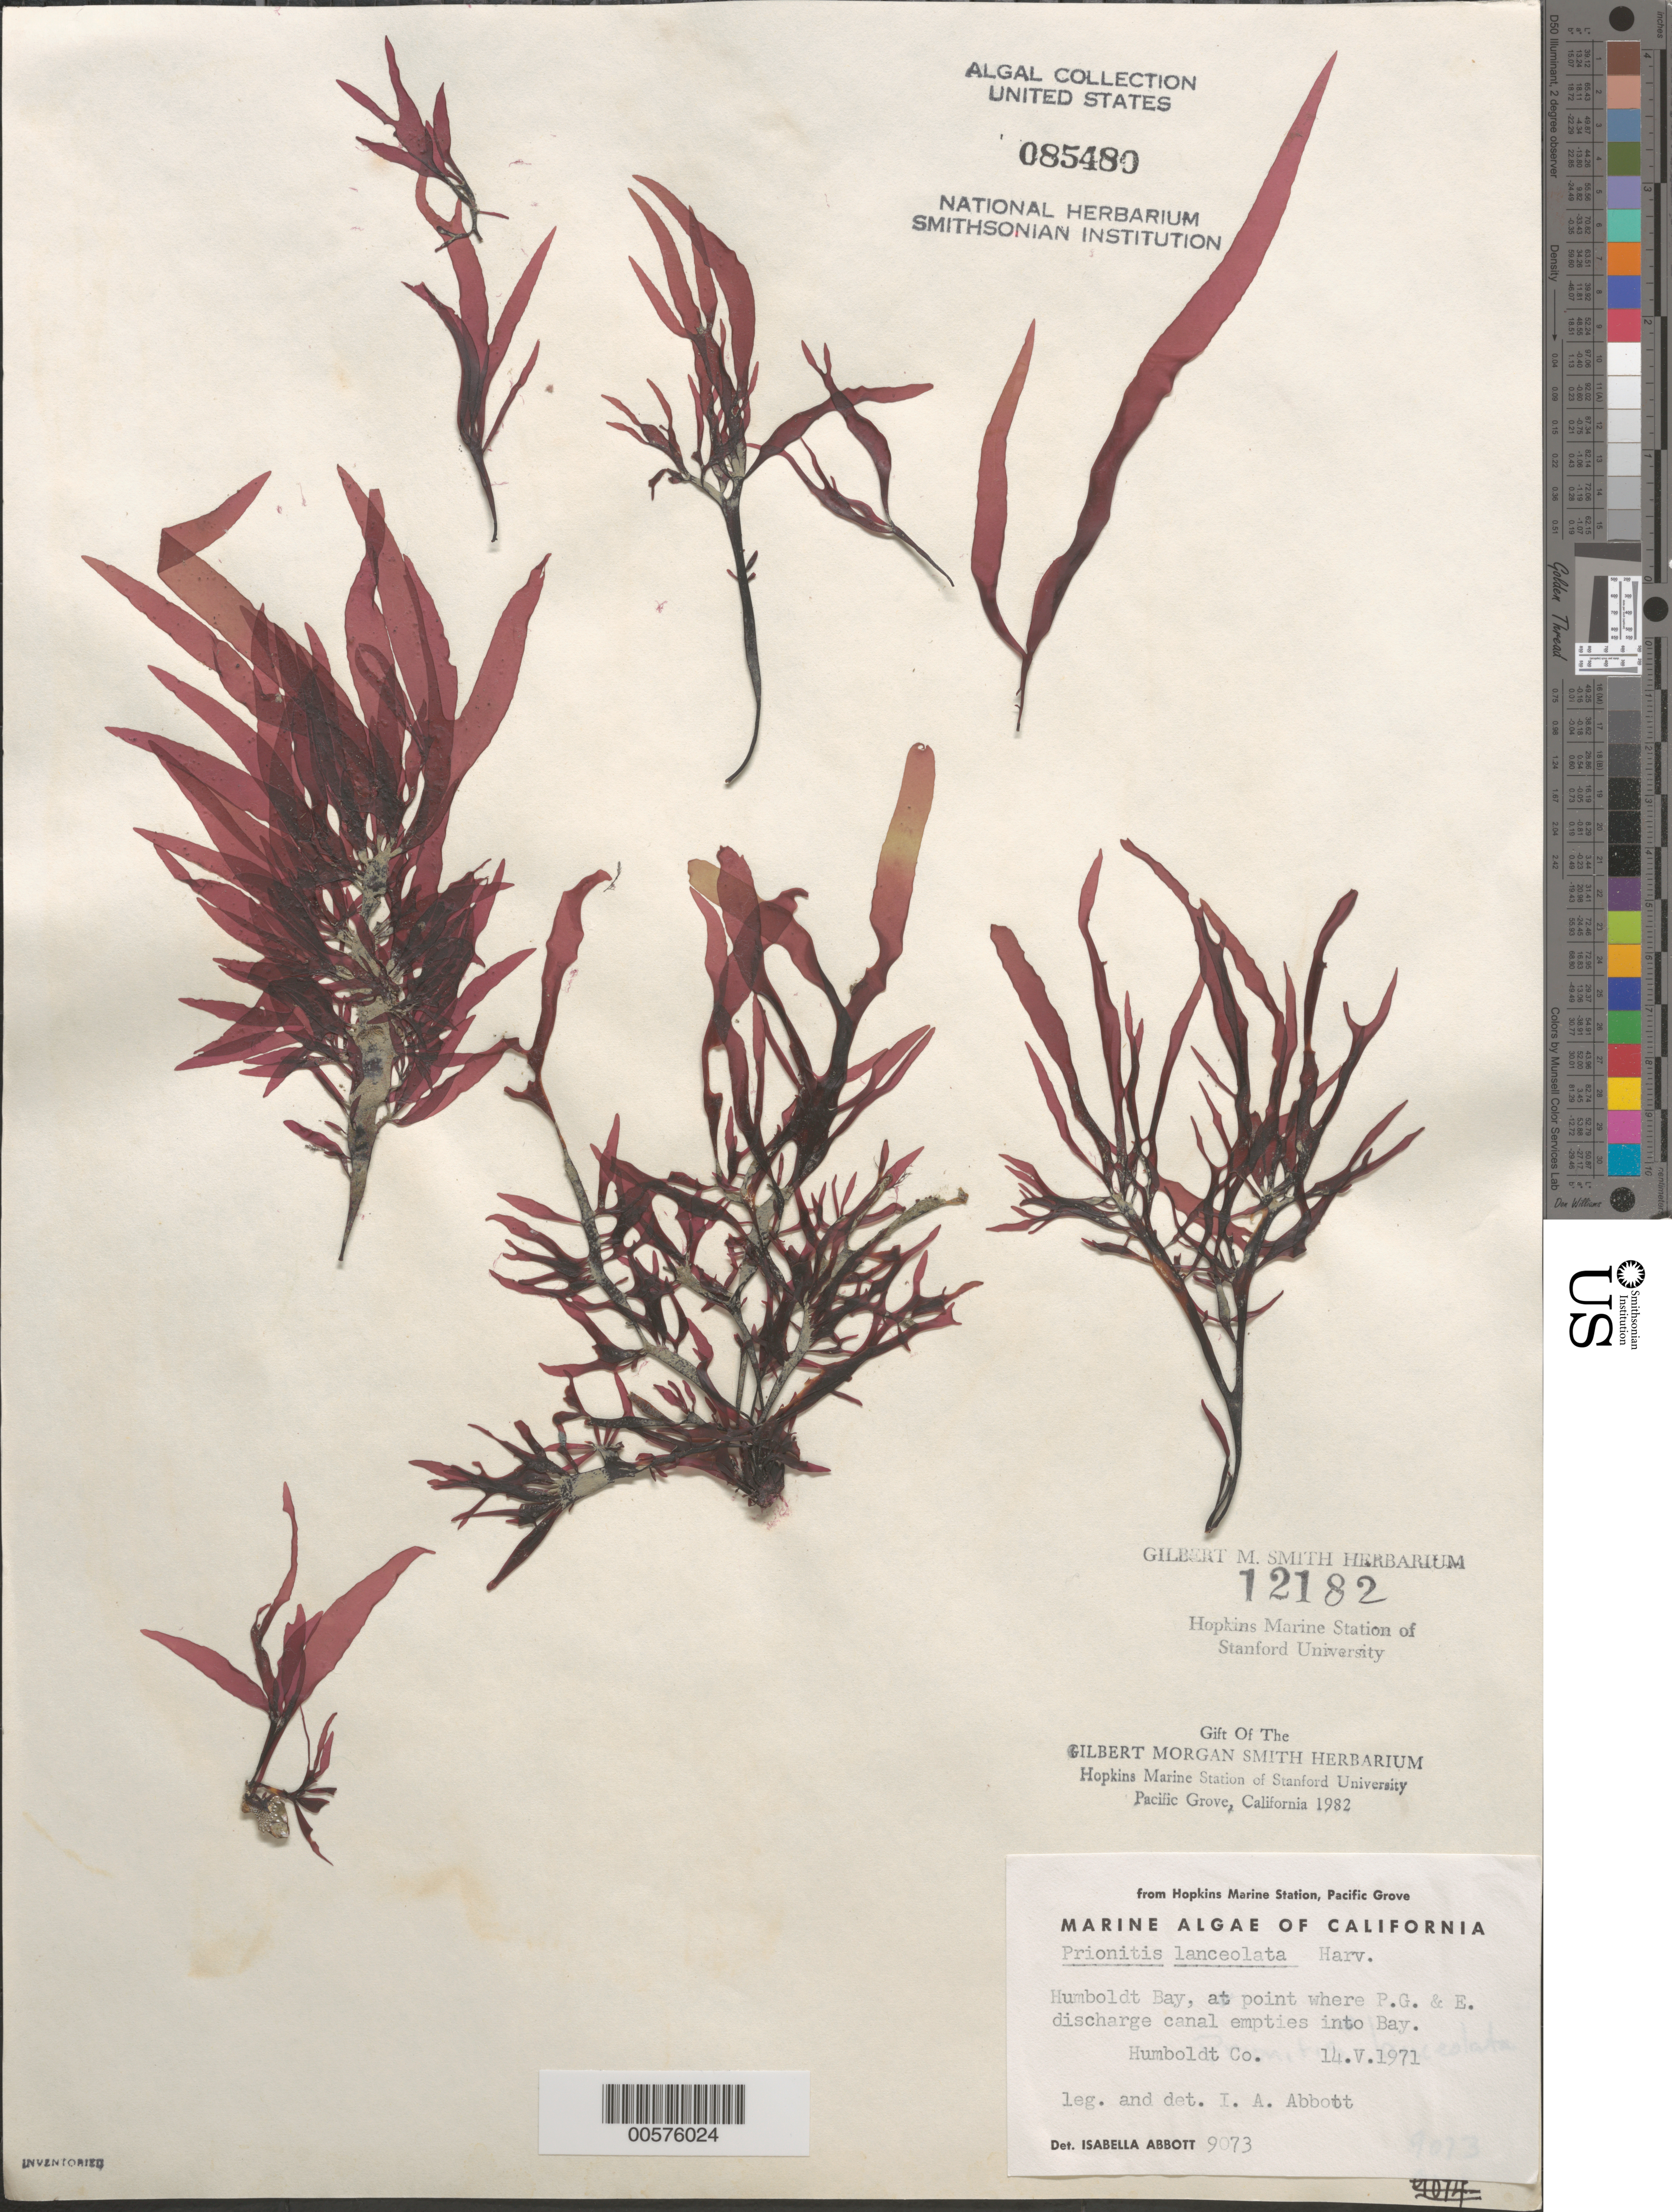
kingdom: Plantae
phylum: Rhodophyta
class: Florideophyceae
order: Cryptonemiales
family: Cryptonemiaceae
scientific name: Prionitis lanceolata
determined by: Abbott, Isabella A.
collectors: I. A. Abbott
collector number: IAA 9073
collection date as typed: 14 May 1971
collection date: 1971-05-14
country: United States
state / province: California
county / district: Humboldt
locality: Humboldt Bay at PG & E discharge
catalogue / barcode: US 85480